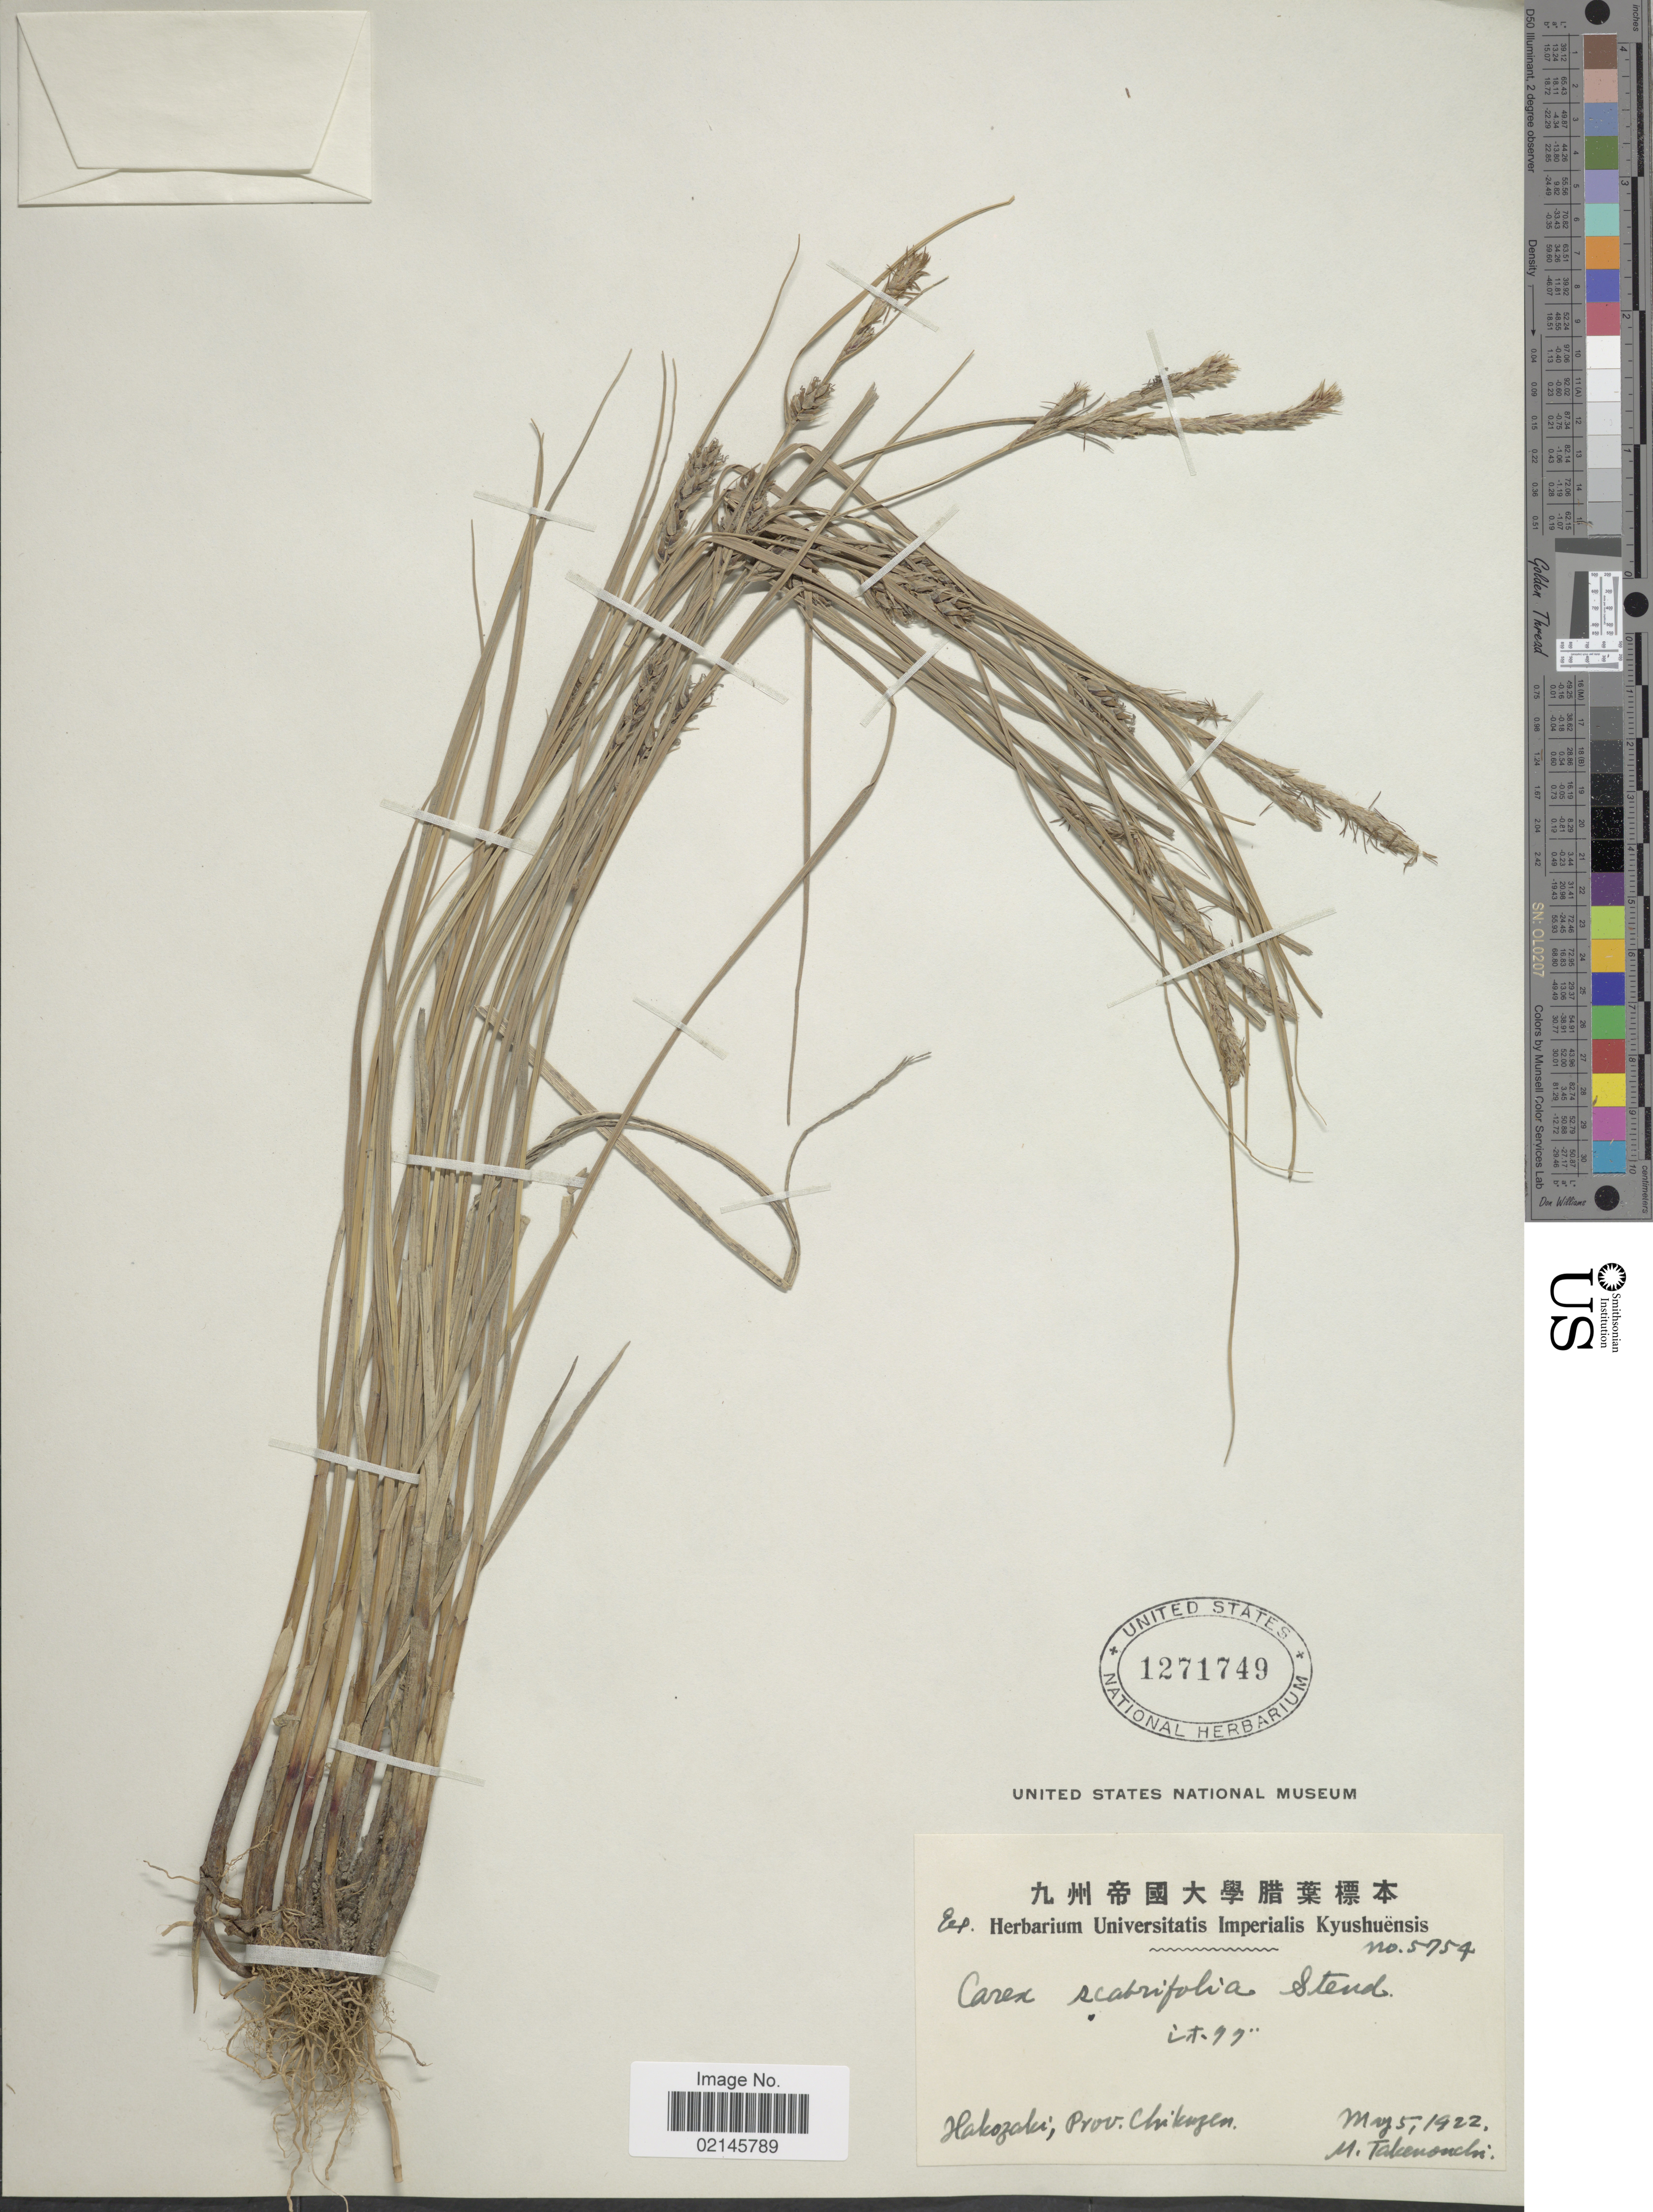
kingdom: Plantae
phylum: Tracheophyta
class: Liliopsida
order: Poales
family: Cyperaceae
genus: Carex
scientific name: Carex scabrifolia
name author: Steud.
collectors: M. Takenouchi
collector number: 5754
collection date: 1922-05-05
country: Japan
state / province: Hukuoka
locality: Hakozaki: Prov. Chikuzen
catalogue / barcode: US 1271749